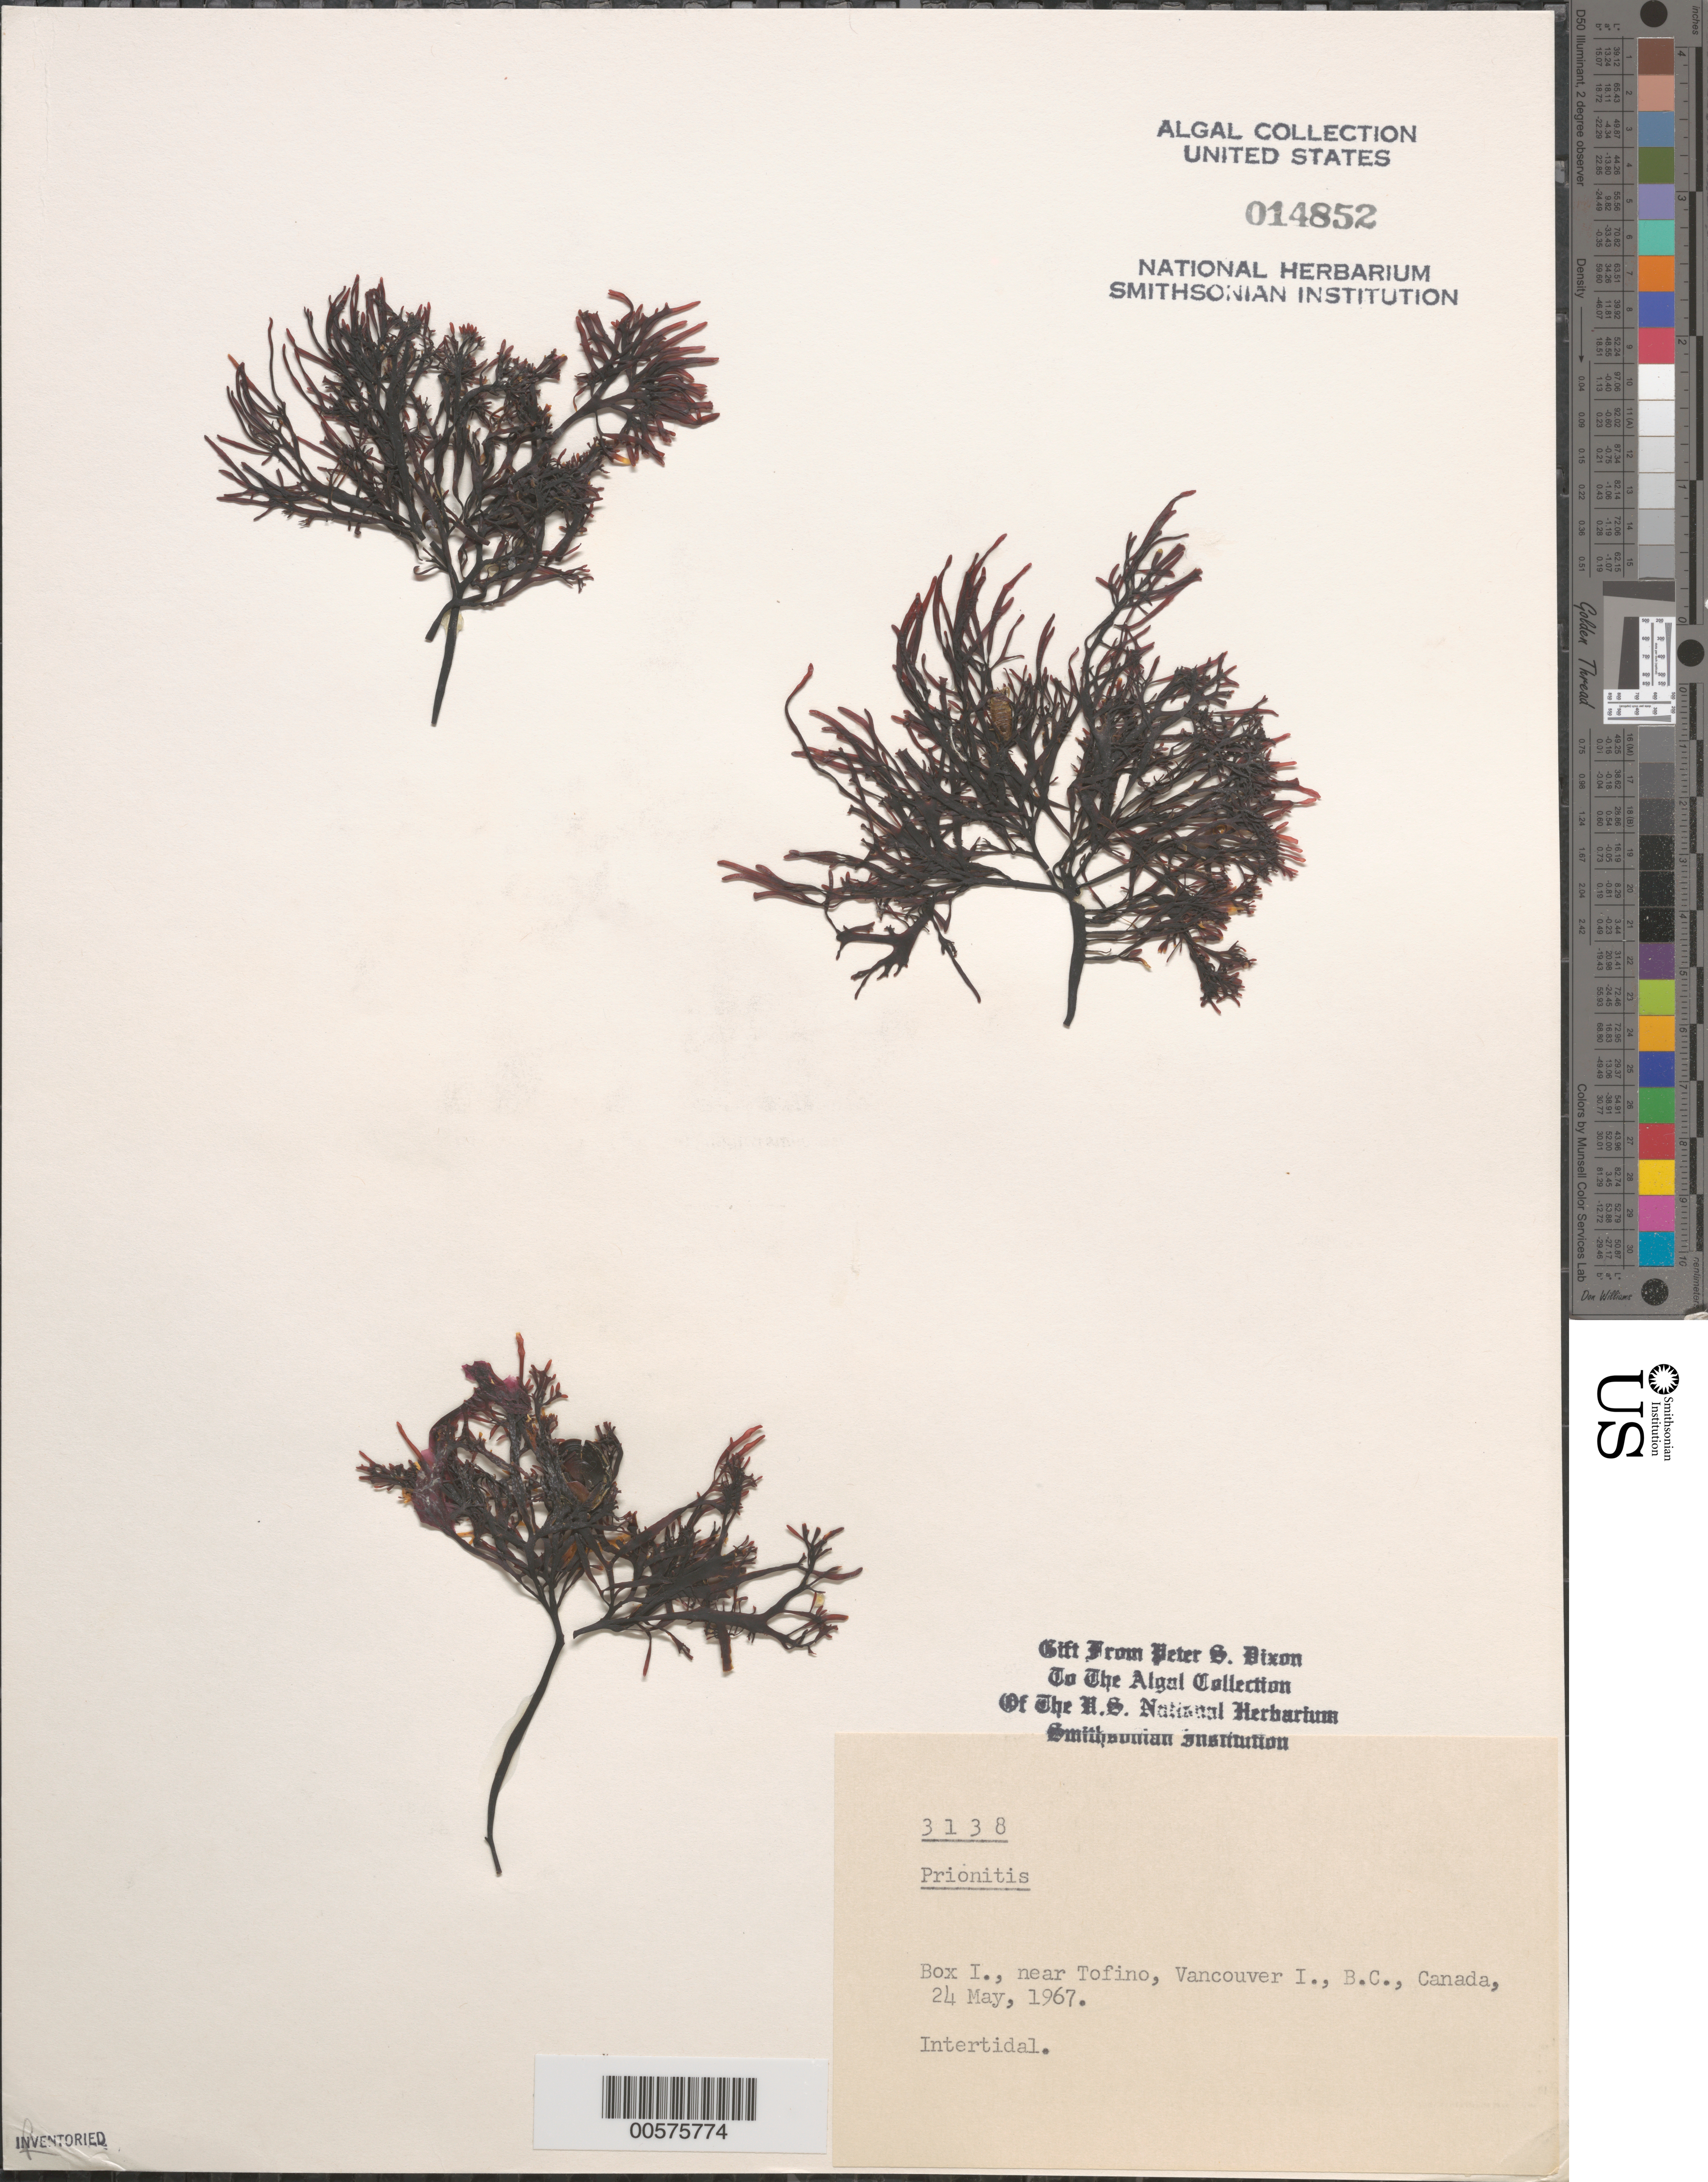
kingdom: Plantae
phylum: Rhodophyta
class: Florideophyceae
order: Cryptonemiales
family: Cryptonemiaceae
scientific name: Prionitis sp.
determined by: Dixon, P. S.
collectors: P. S. Dixon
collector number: PSD 3138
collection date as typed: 24 May 1967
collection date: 1967-05-24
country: Canada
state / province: British Columbia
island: Box Island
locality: Near Tofino, Vancouver Island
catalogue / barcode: US 14852